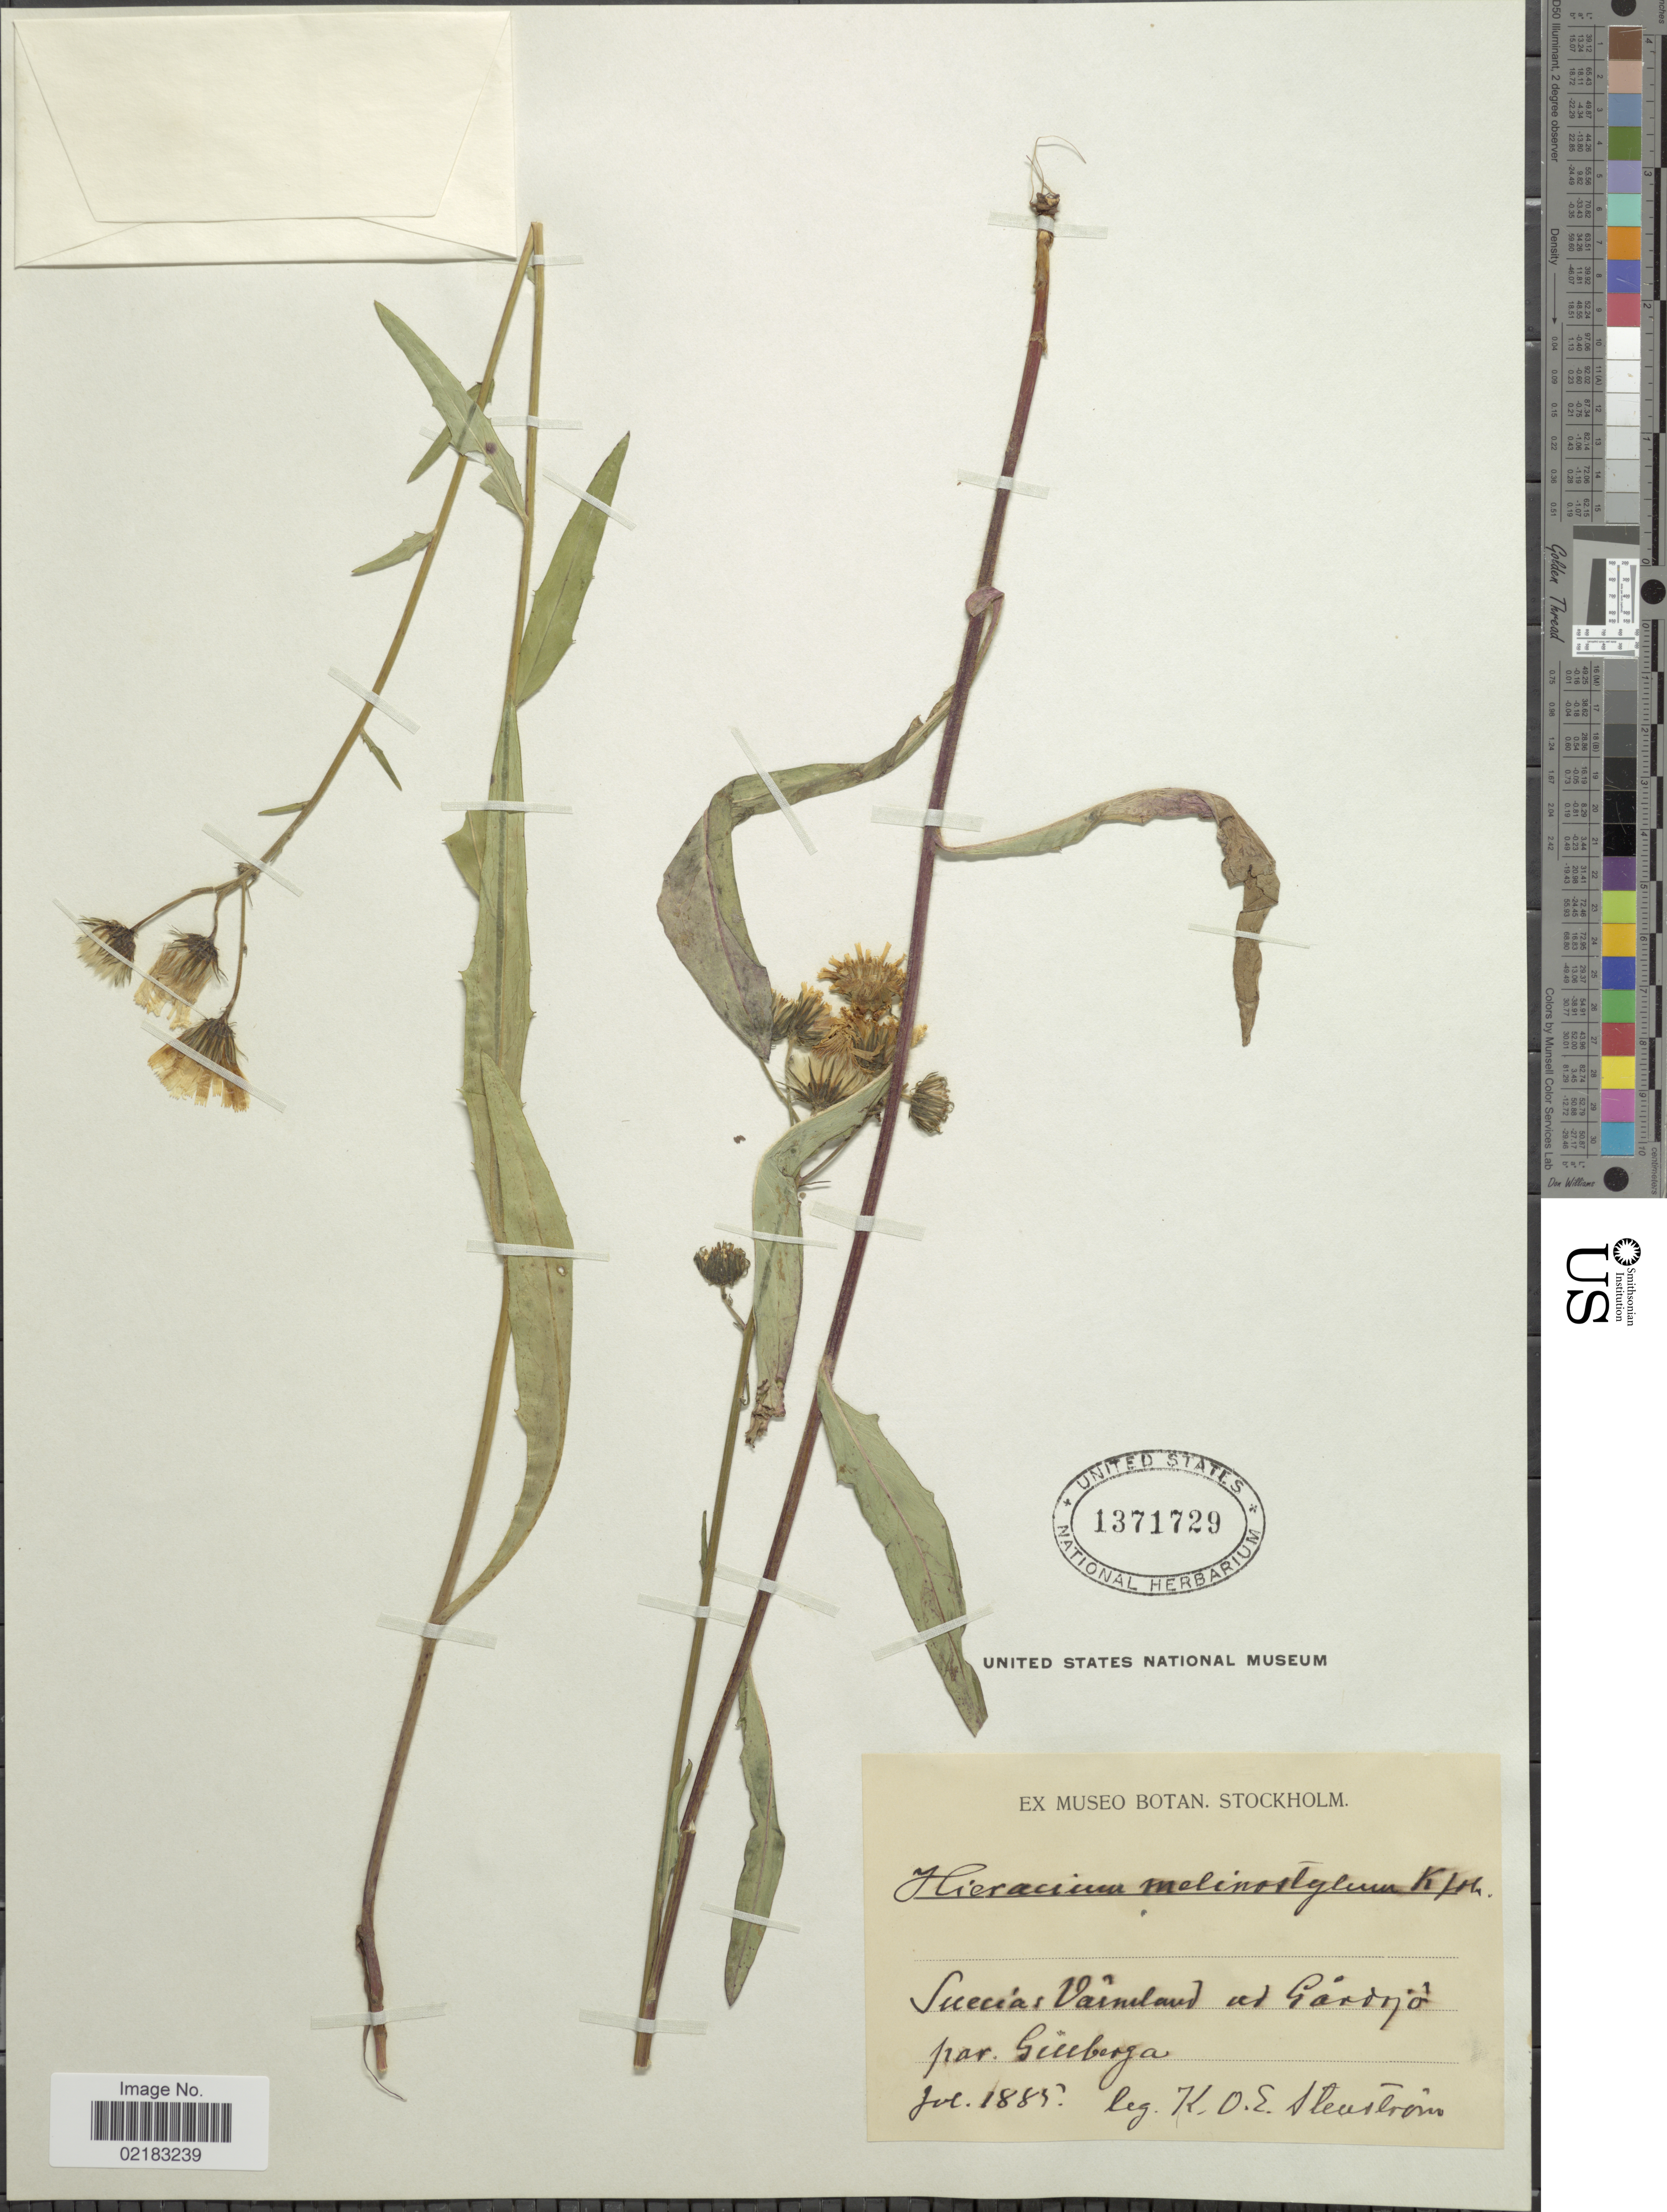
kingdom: Plantae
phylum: Tracheophyta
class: Magnoliopsida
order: Asterales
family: Asteraceae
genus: Hieracium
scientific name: Hieracium melinostylum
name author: Johanss.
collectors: K. O. E. Stenström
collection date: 1885-07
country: Sweden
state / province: Varmland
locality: Suecia: Gårdsjö par. Gillberga.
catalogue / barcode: US 1371729